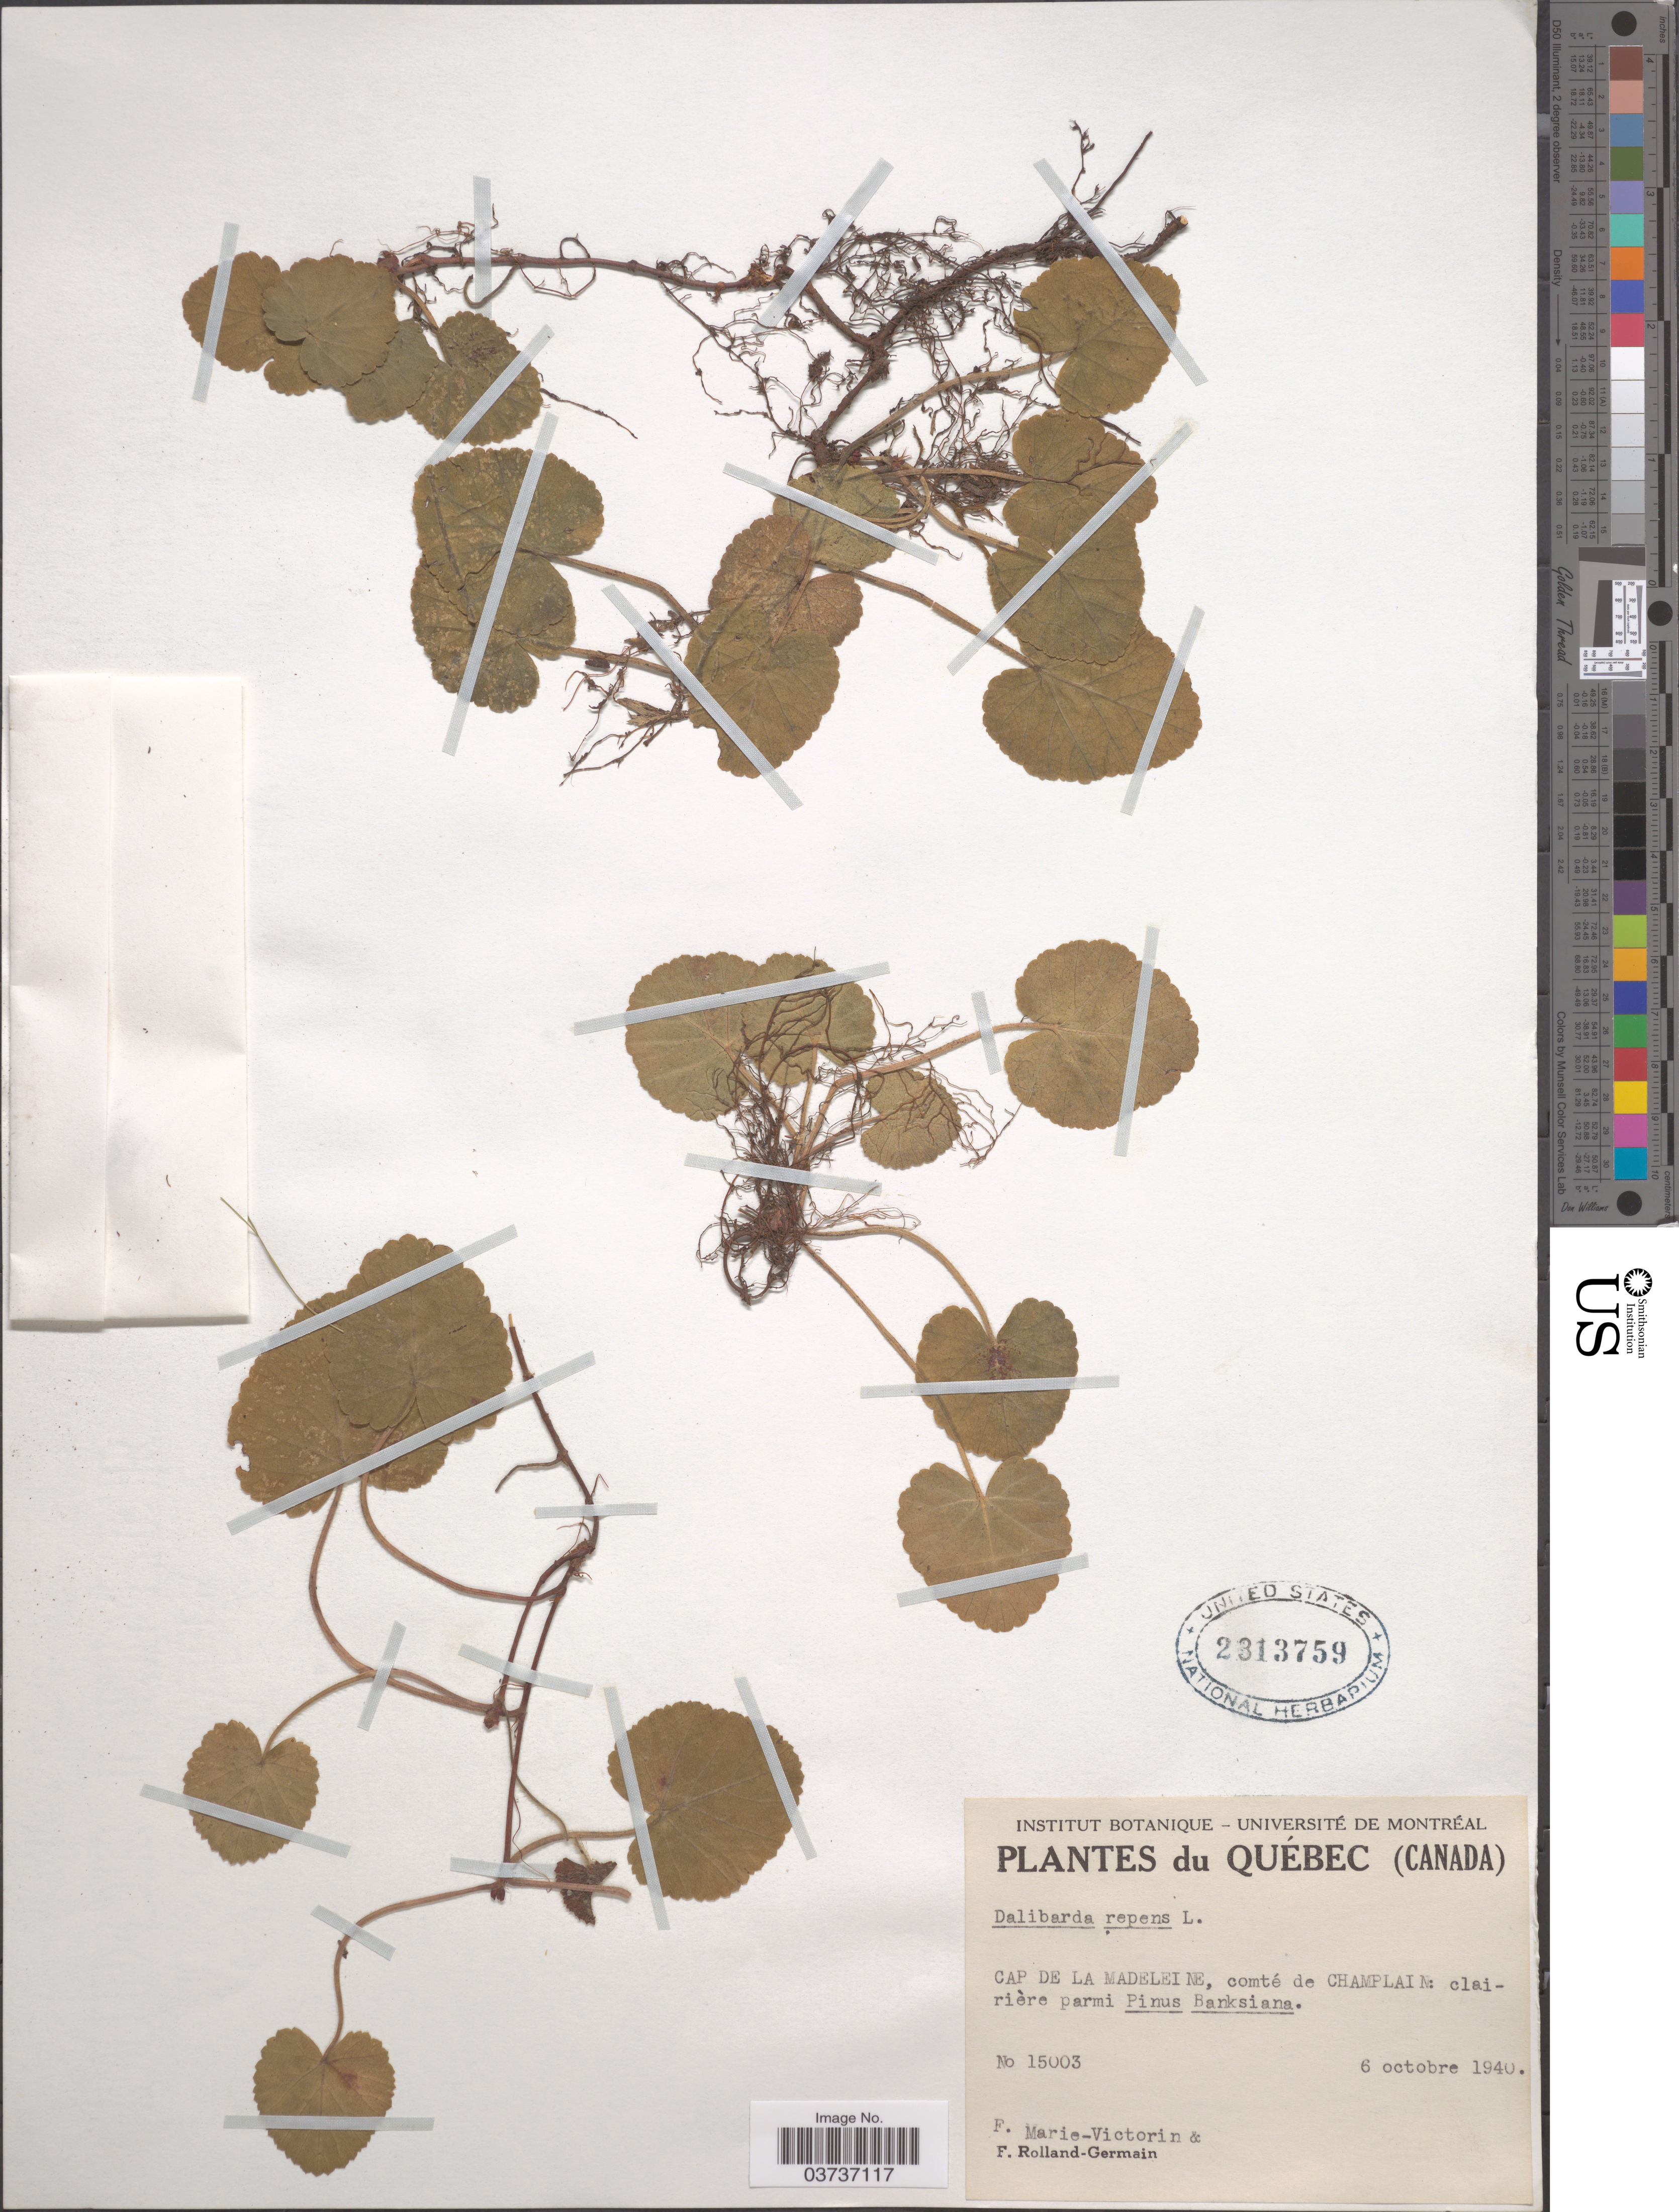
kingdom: Plantae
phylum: Tracheophyta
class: Magnoliopsida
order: Rosales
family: Rosaceae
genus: Dalibarda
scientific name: Dalibarda repens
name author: L.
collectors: F. Marie-Victorin & Rolland-Germain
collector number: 15003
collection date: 1940-10-06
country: Canada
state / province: Quebec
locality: Cap de La Madeleine, comté de Champlain.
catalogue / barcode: US 2313759